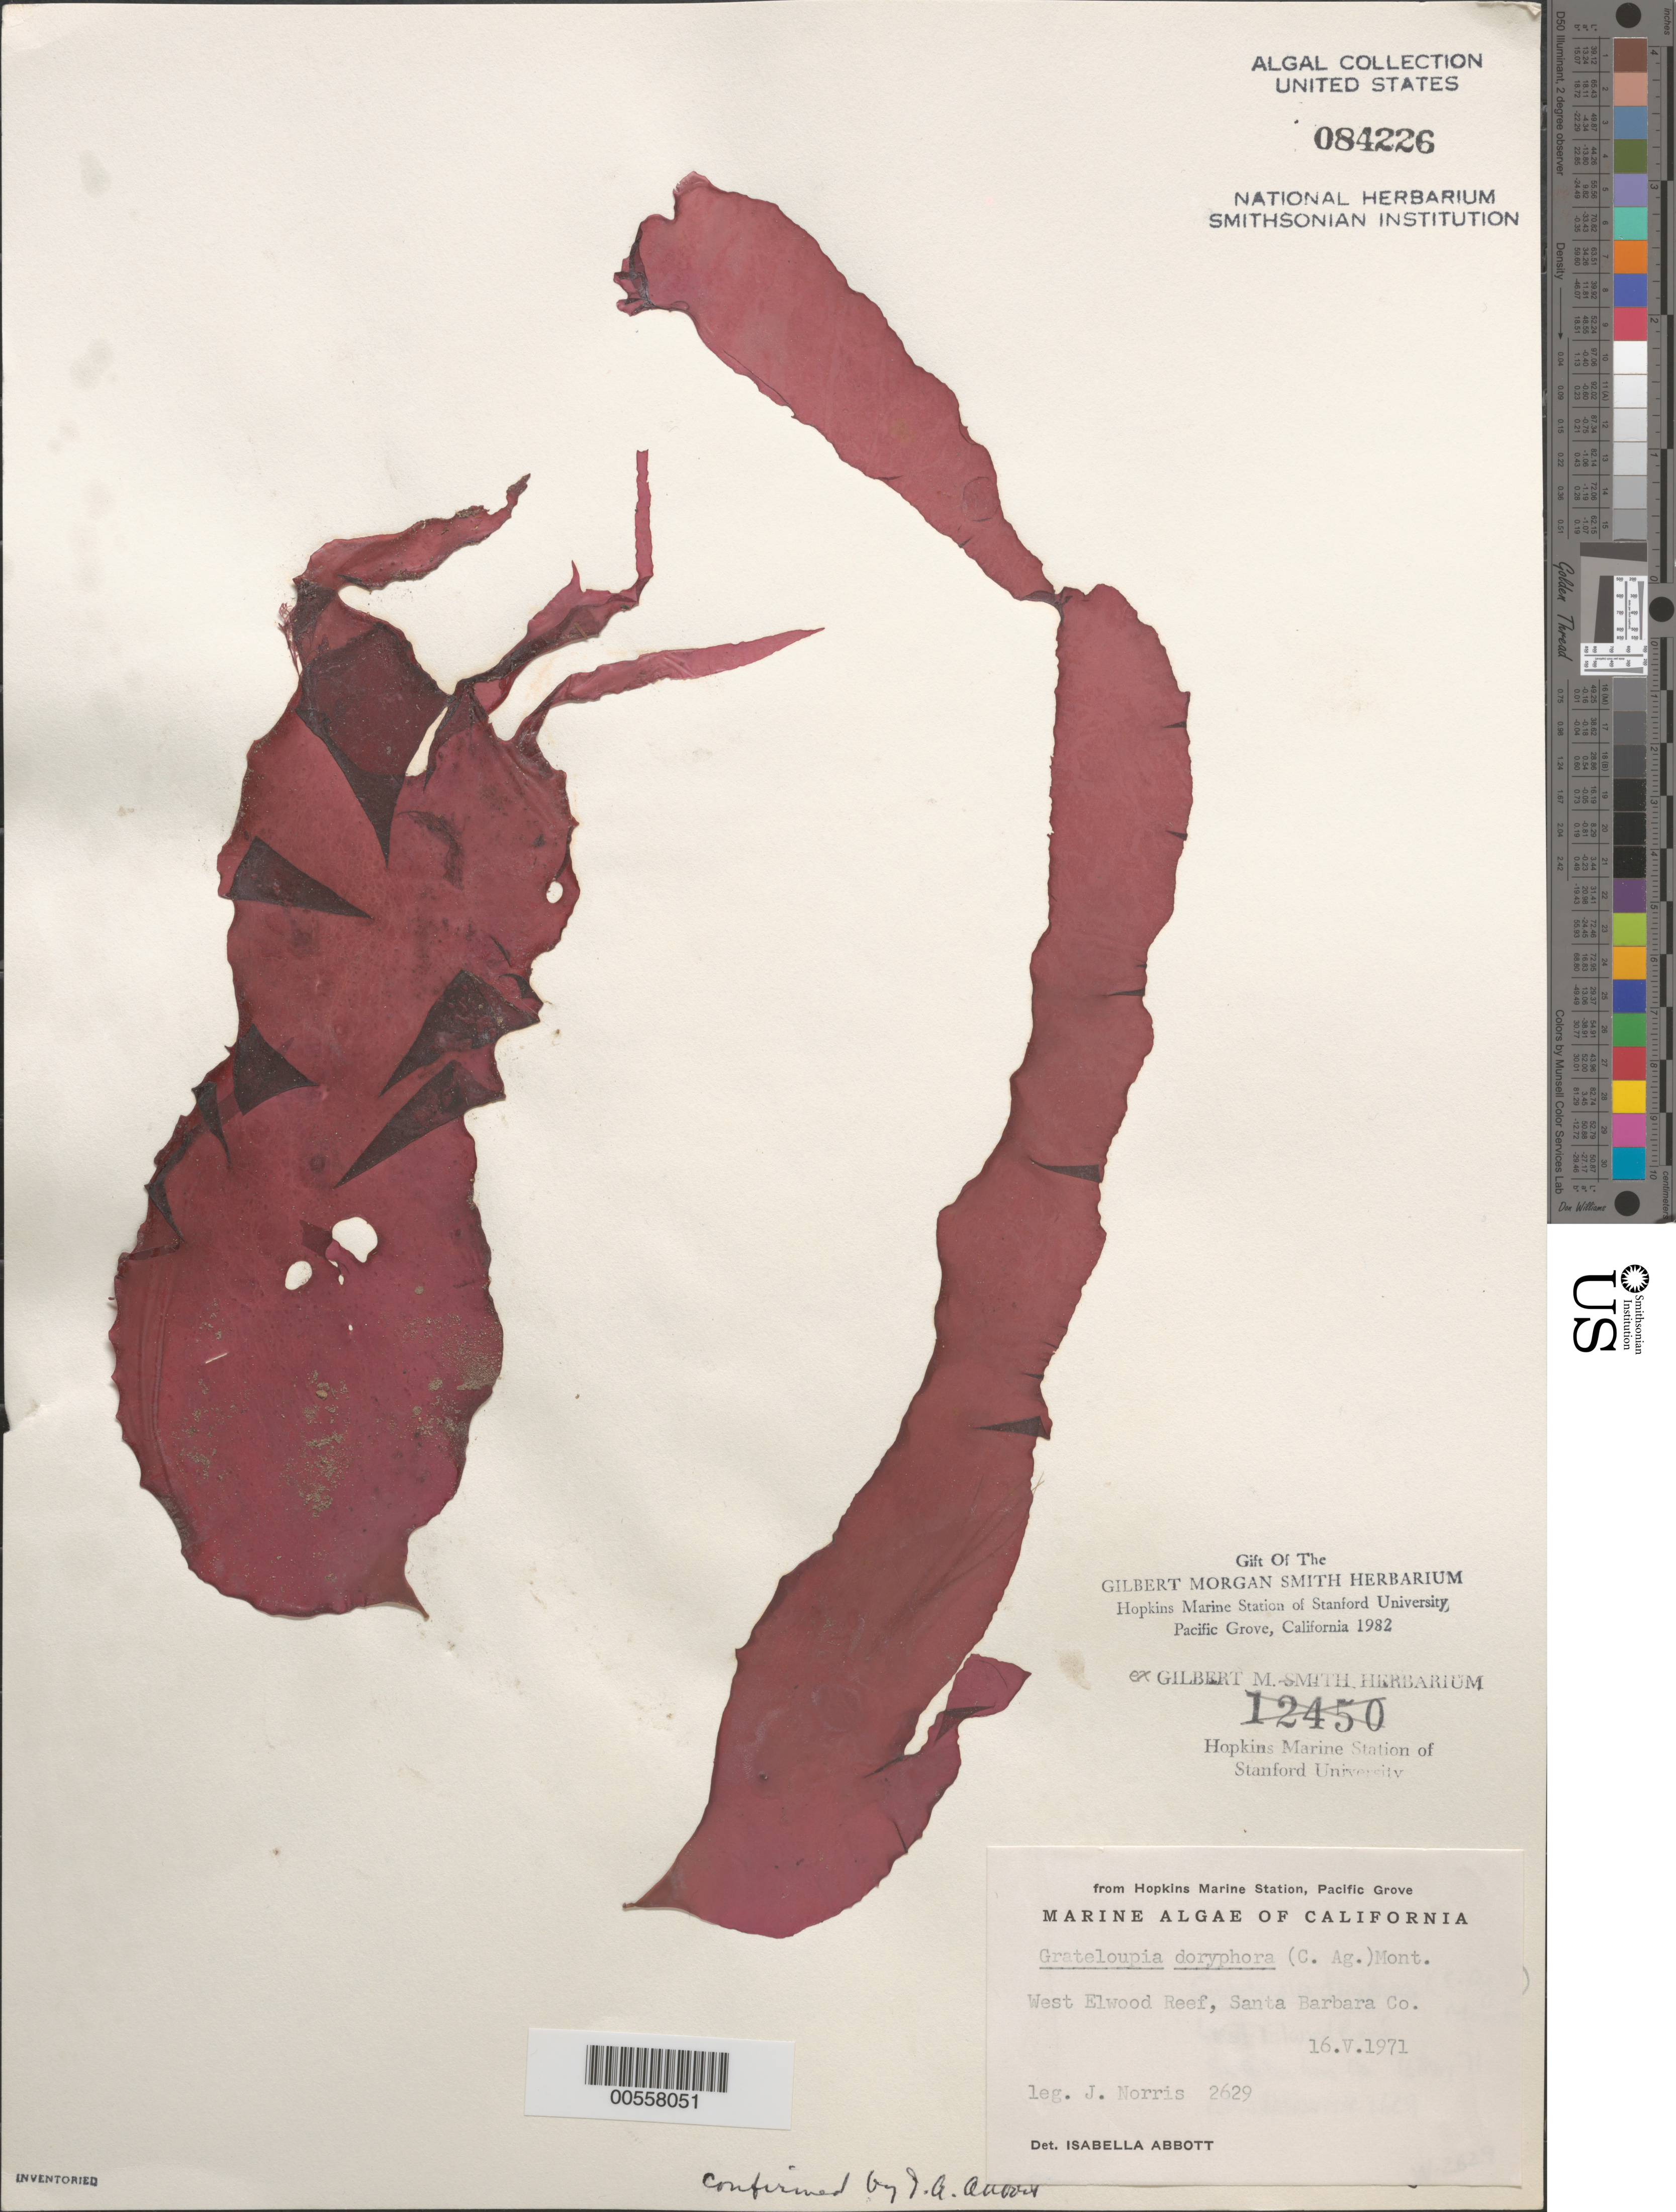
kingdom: Plantae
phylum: Rhodophyta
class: Florideophyceae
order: Halymeniales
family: Halymeniaceae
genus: Grateloupia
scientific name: Grateloupia doryphora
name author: (Mont.) Howe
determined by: Abbott, Isabella A.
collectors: J. N. Norris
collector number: JN-2629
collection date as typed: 16 May 1971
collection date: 1971-05-16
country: United States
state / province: California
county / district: Santa Barbara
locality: West Ellwood Reef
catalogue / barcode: US 84226